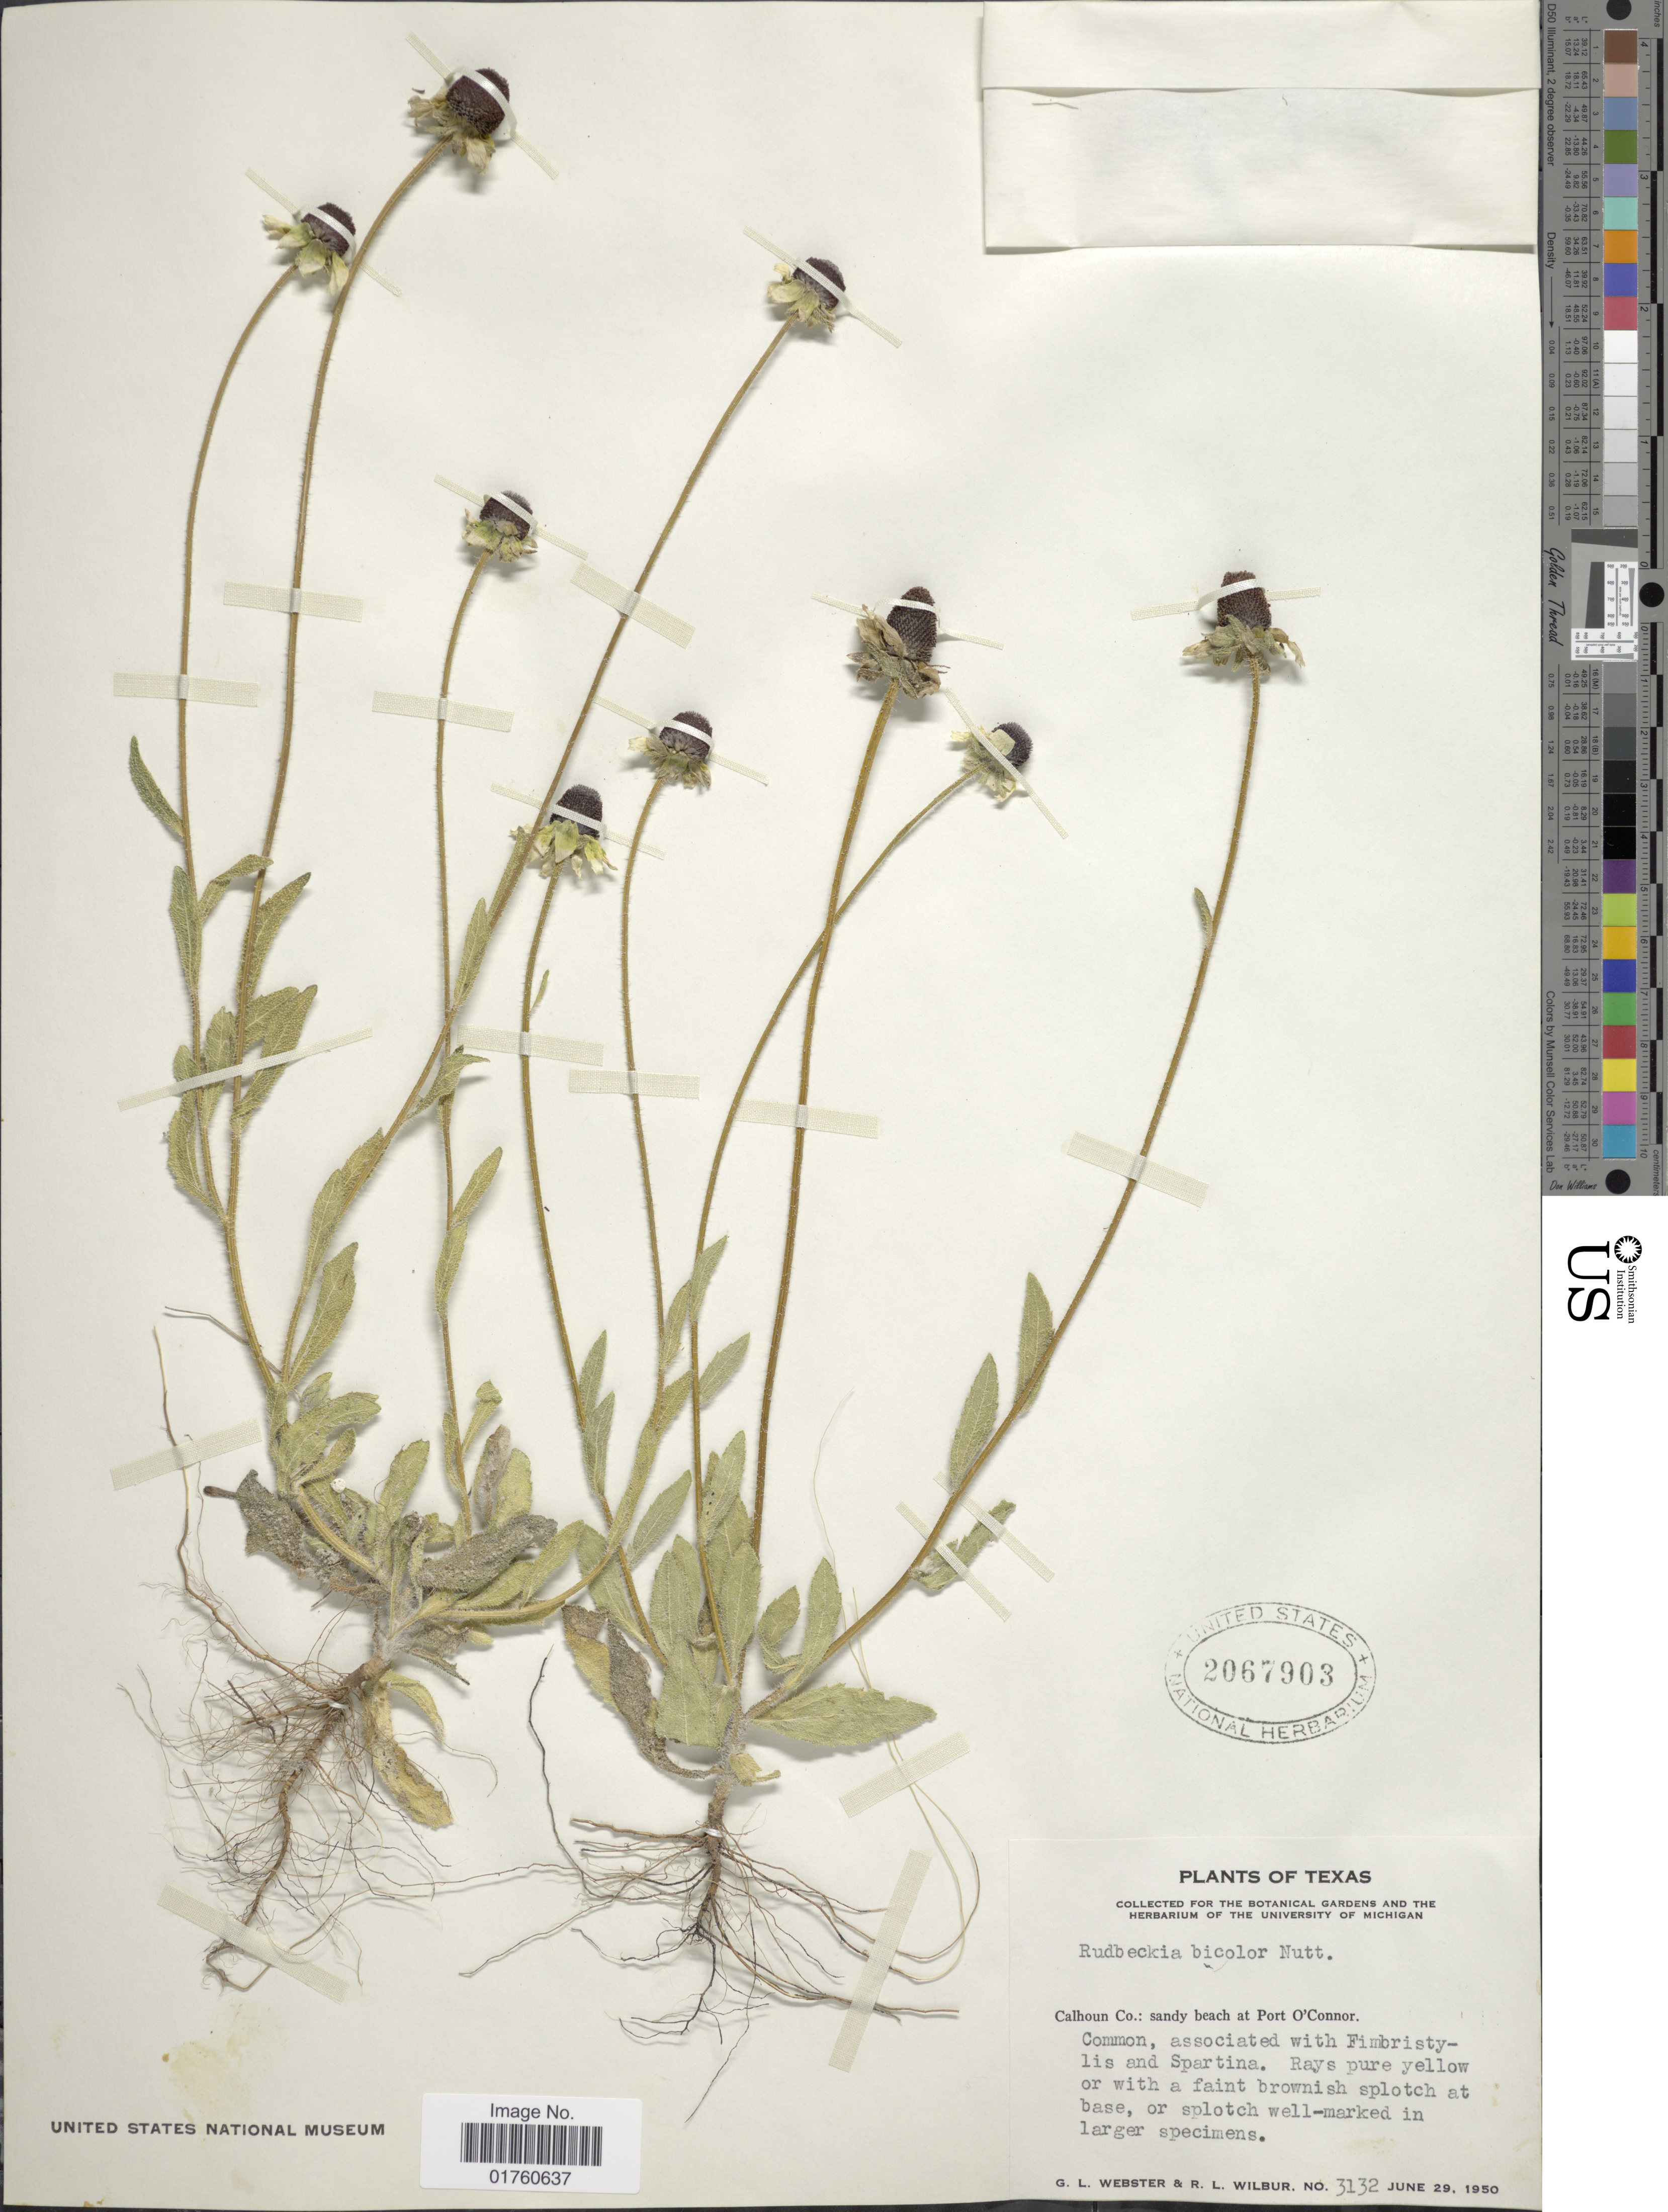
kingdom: Plantae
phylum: Tracheophyta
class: Magnoliopsida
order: Asterales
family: Asteraceae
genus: Rudbeckia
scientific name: Rudbeckia bicolor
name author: Nutt.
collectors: G. Webtser & R. L. Wilbur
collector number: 3132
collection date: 1950-06-29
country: United States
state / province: Texas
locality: Calhoun Co: sandy beach at Port O'Connon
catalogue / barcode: US 2067903